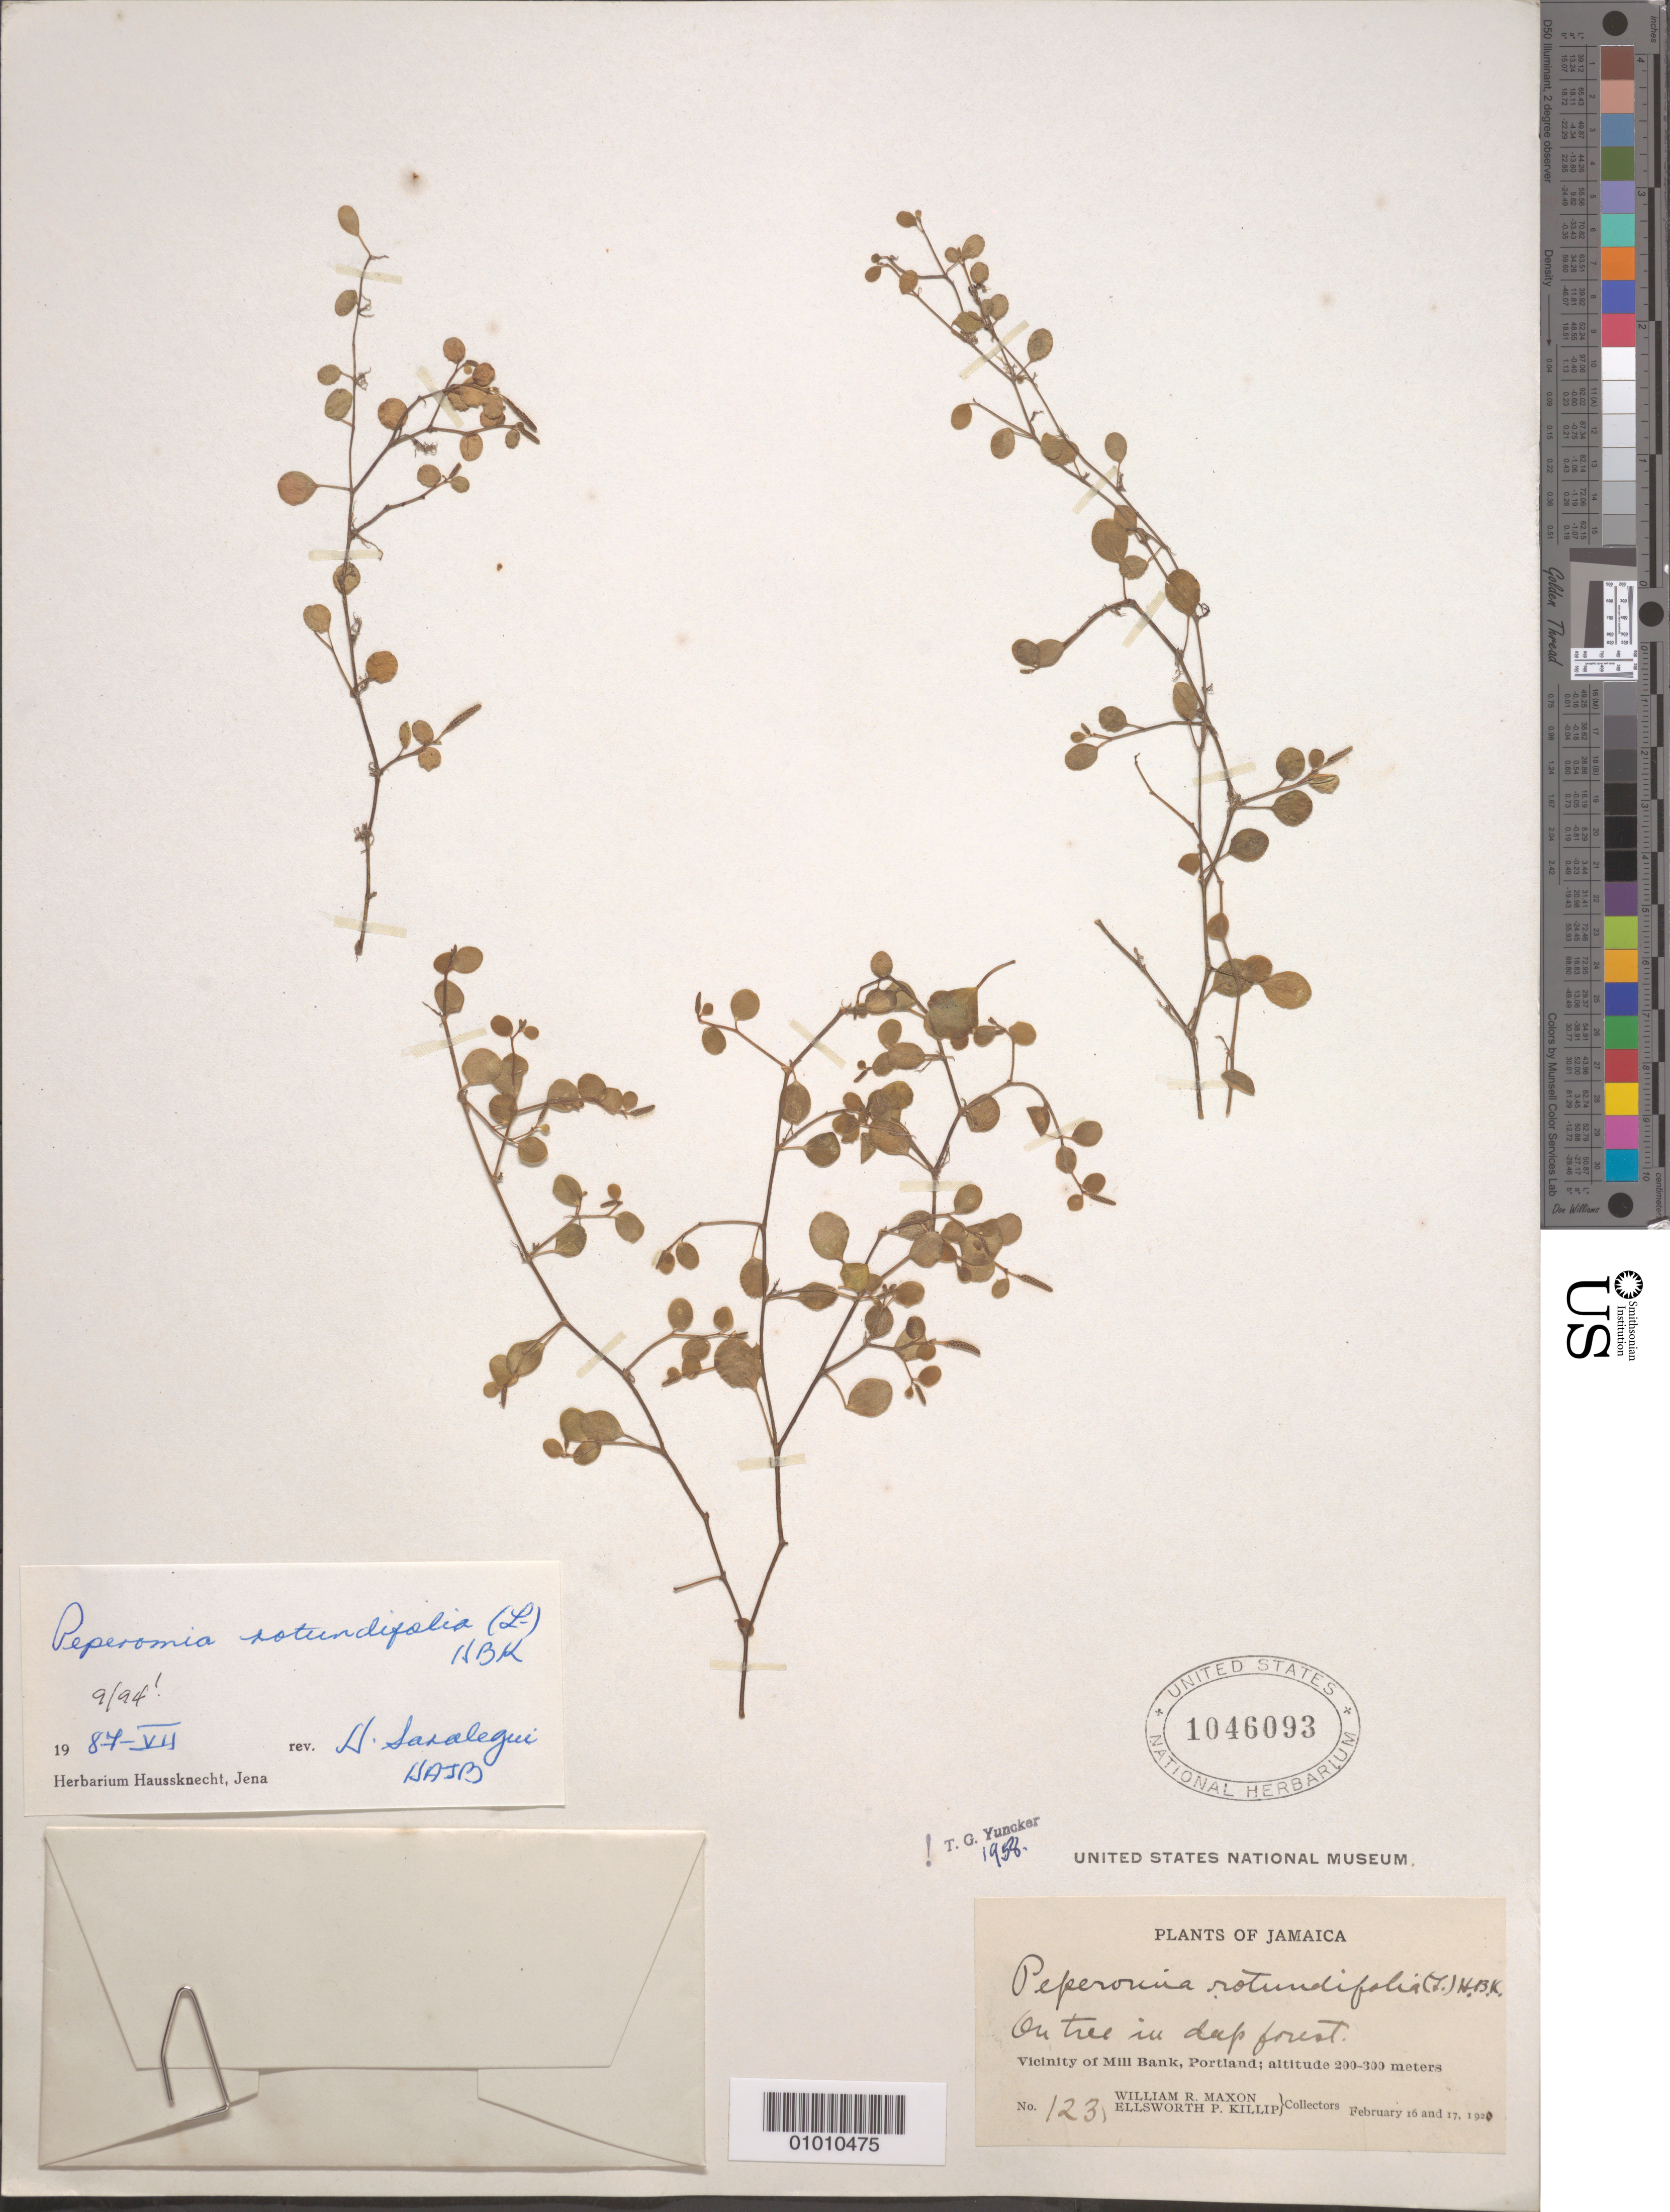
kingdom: Plantae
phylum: Tracheophyta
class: Magnoliopsida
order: Piperales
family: Piperaceae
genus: Peperomia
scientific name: Peperomia rotundifolia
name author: (L.) Kunth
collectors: W. R. Maxon & E. P. Killip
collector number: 123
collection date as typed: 16 Feb 1920 to 17 Feb 1920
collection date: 1920-02-16/1920-02-17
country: Jamaica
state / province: Portland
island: Jamaica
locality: On tree in damp forest, vicinity of Mill Bank.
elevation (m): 200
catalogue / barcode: US 1046093